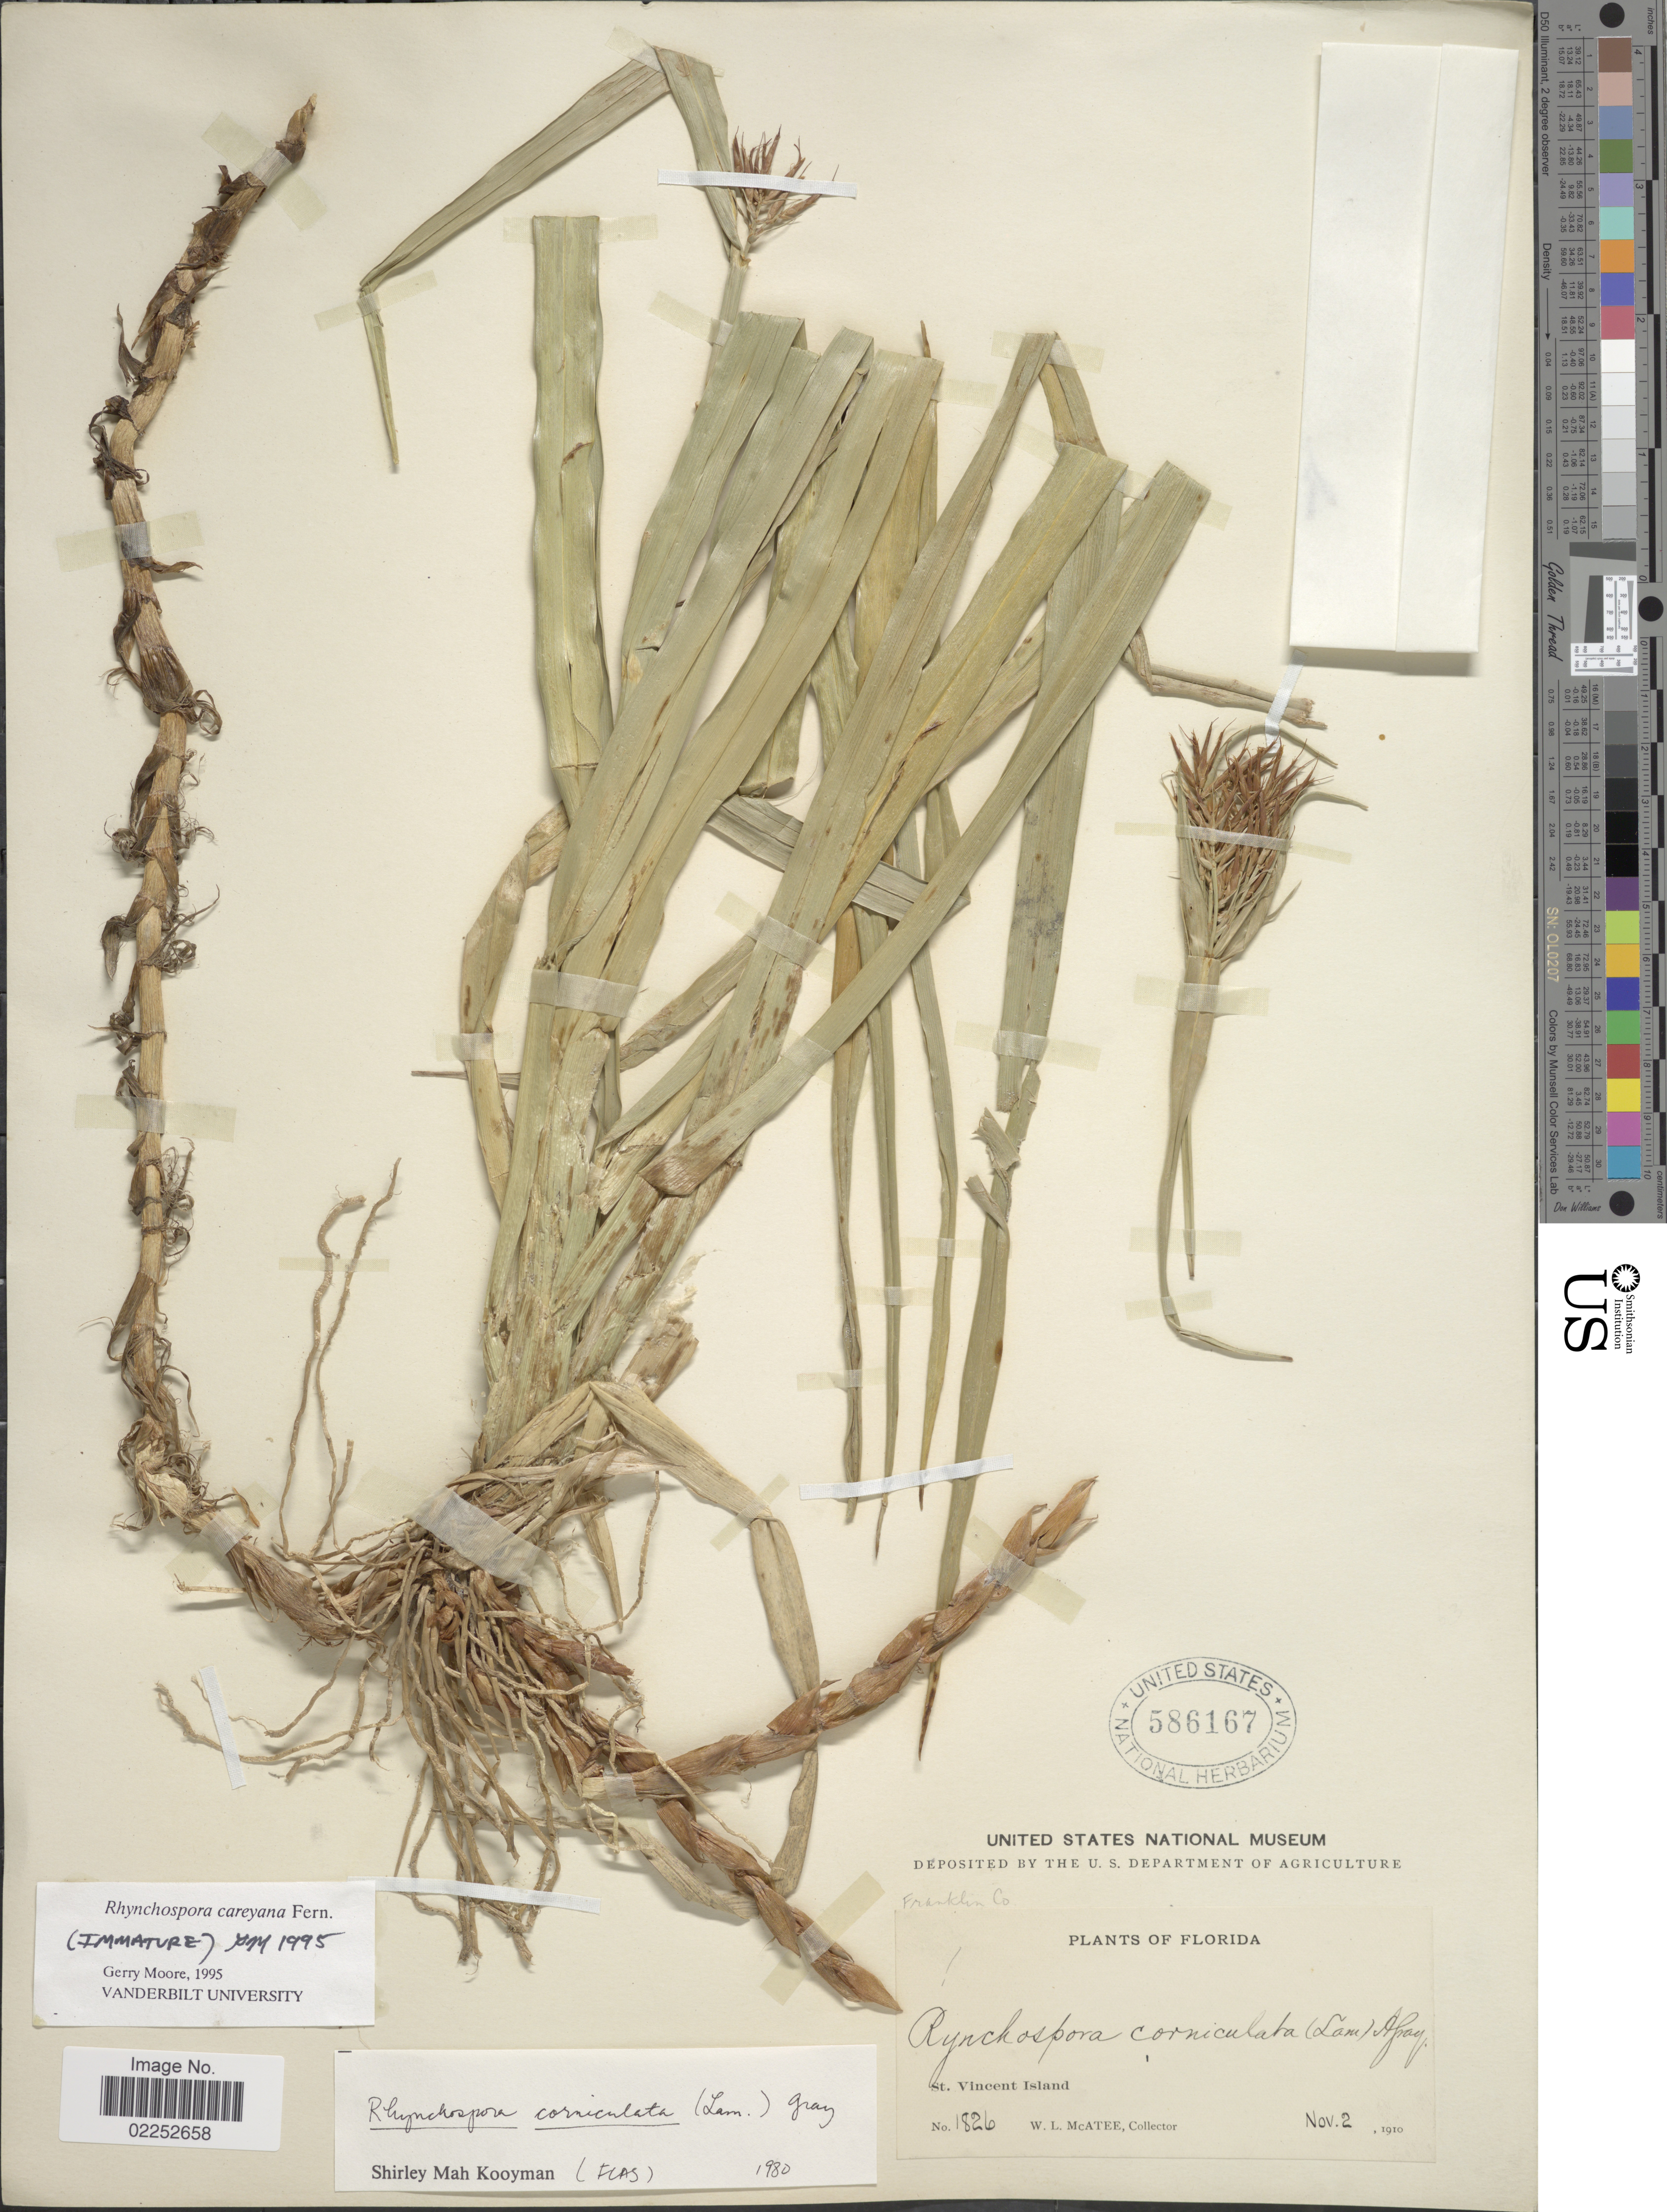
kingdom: Plantae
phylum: Tracheophyta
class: Liliopsida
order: Poales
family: Cyperaceae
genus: Rhynchospora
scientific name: Rhynchospora careyana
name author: Fernald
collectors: W. McAtee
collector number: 1826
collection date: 1910-11-02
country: United States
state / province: Florida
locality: St Vincent Island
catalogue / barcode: US 586167